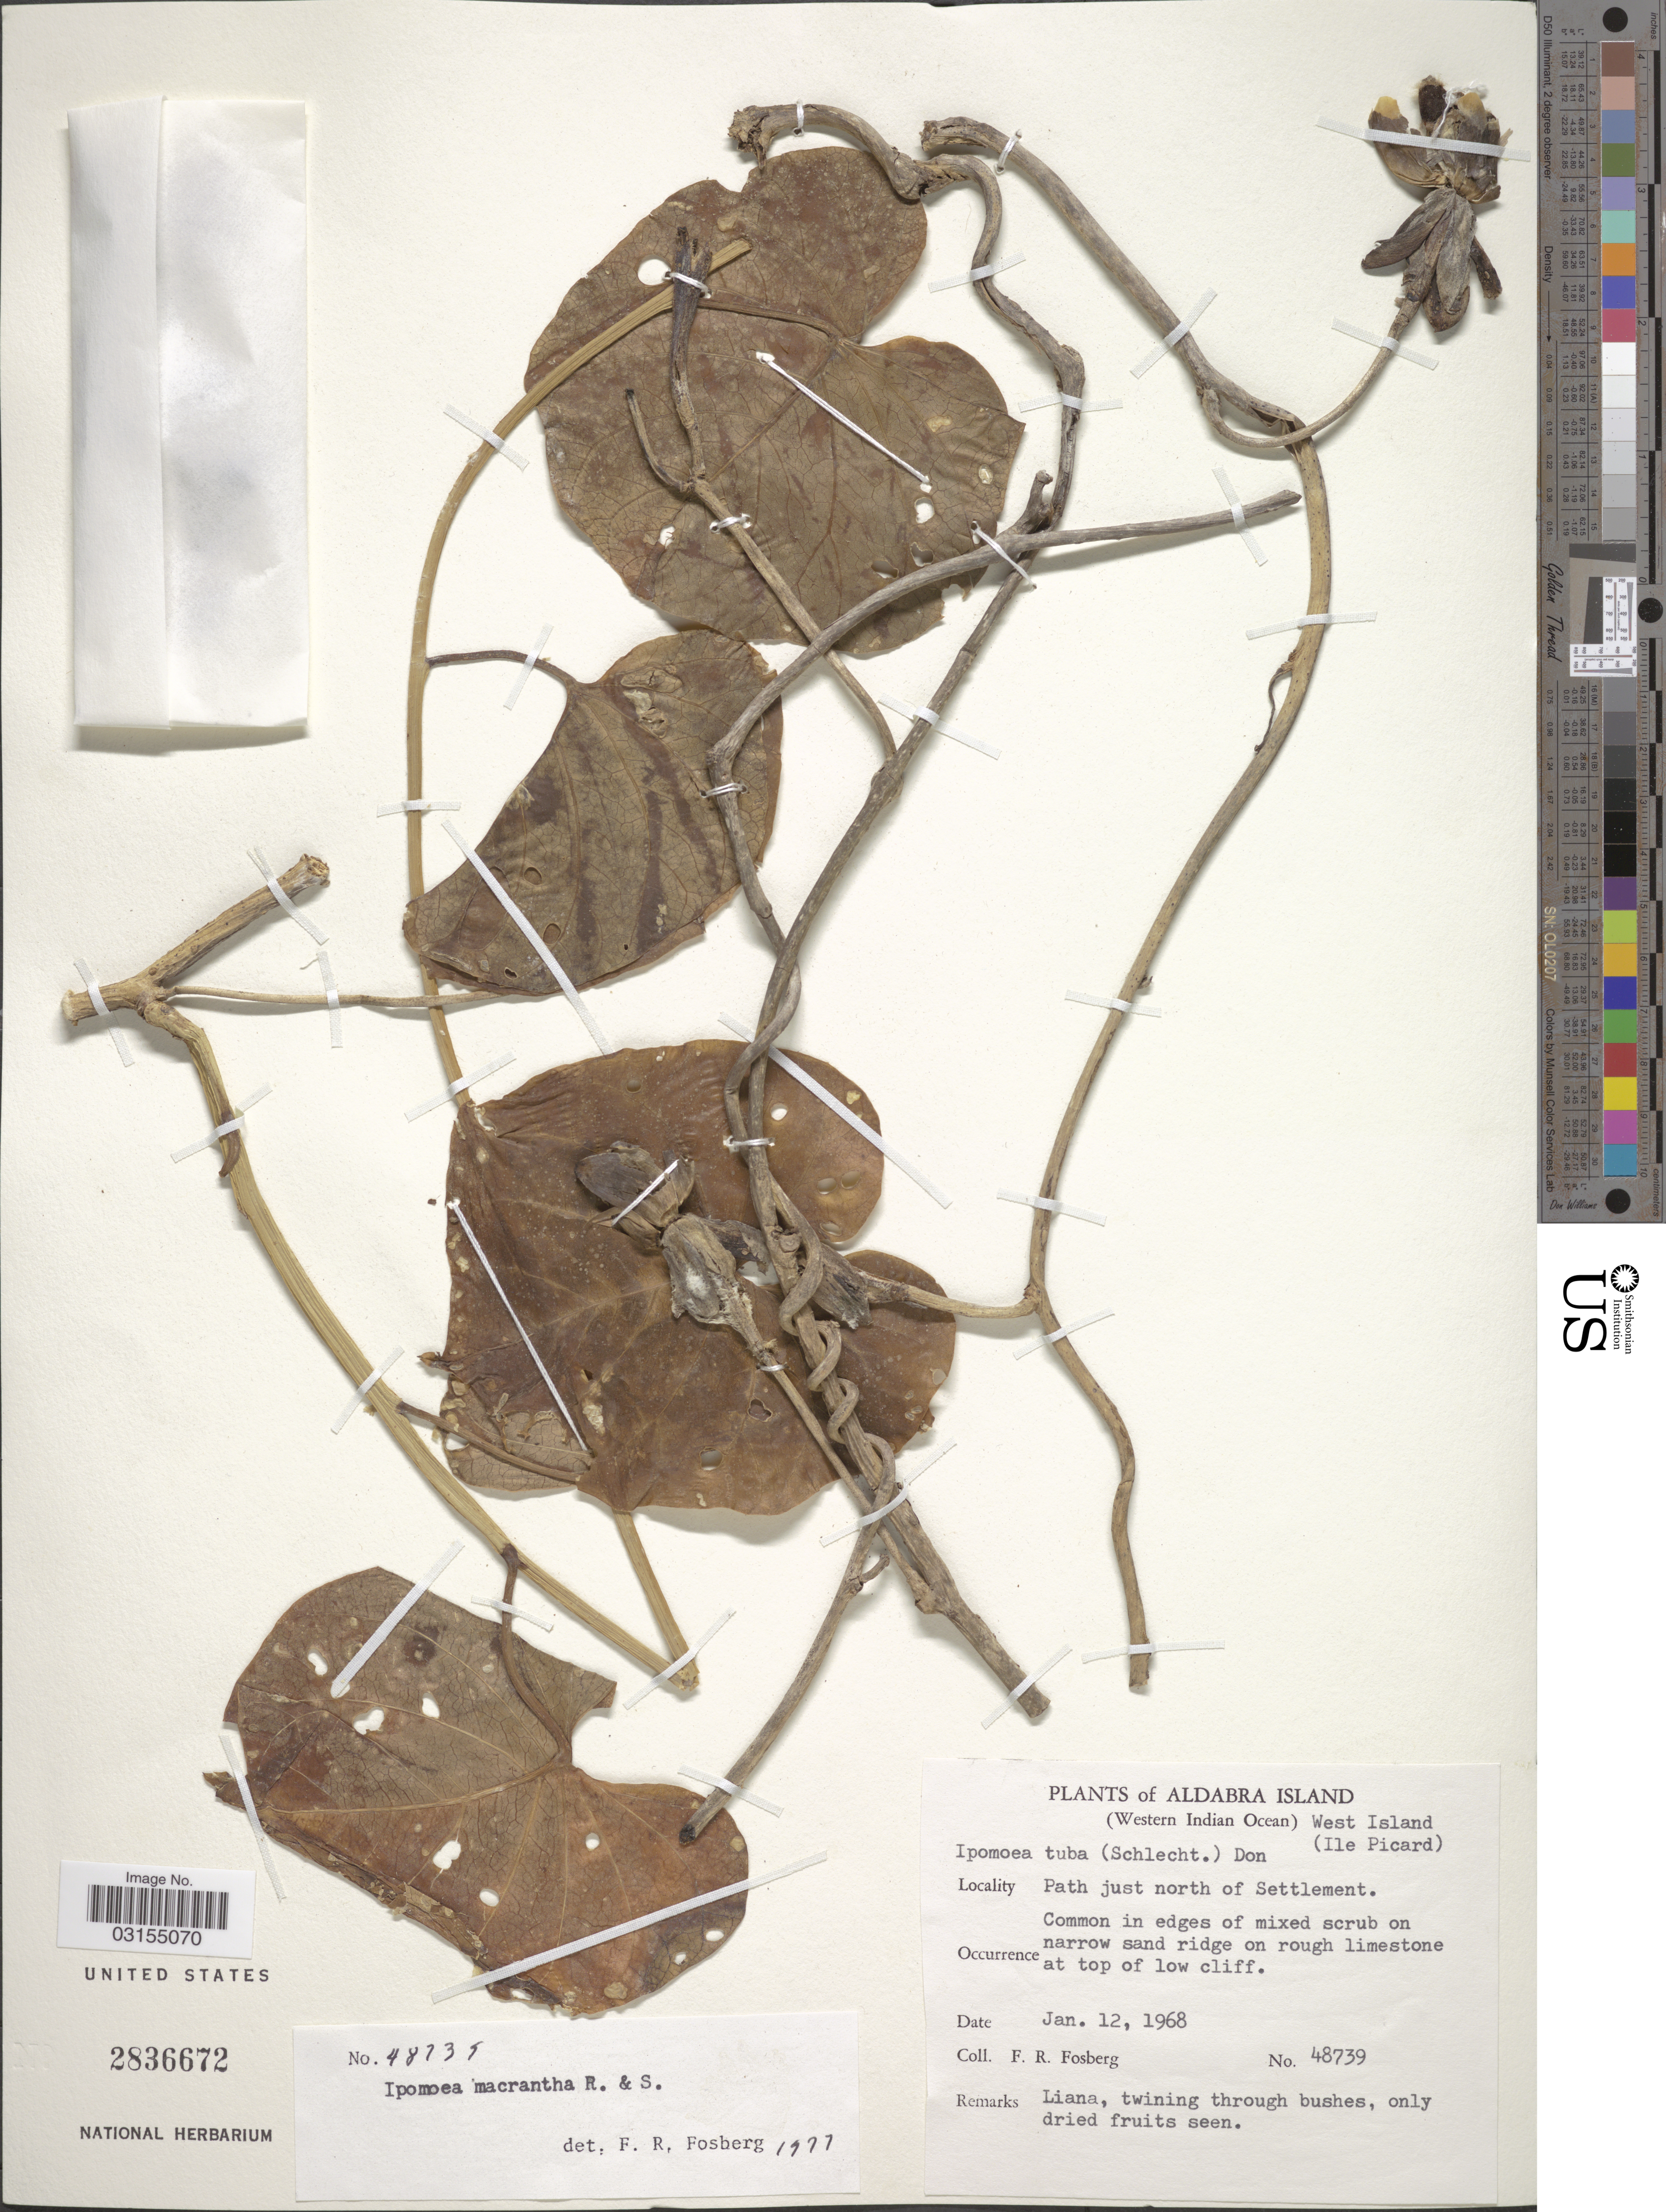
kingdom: Plantae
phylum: Tracheophyta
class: Magnoliopsida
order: Solanales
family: Convolvulaceae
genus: Ipomoea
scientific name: Ipomoea macrantha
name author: Roem. & Schult.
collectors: F. R. Fosberg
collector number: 48739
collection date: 1968-01-12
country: Seychelles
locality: Aldabra Island. (Western Indian Ocean). West Island (Ile Picard). Path just north of Settlement.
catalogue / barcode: US 2836672